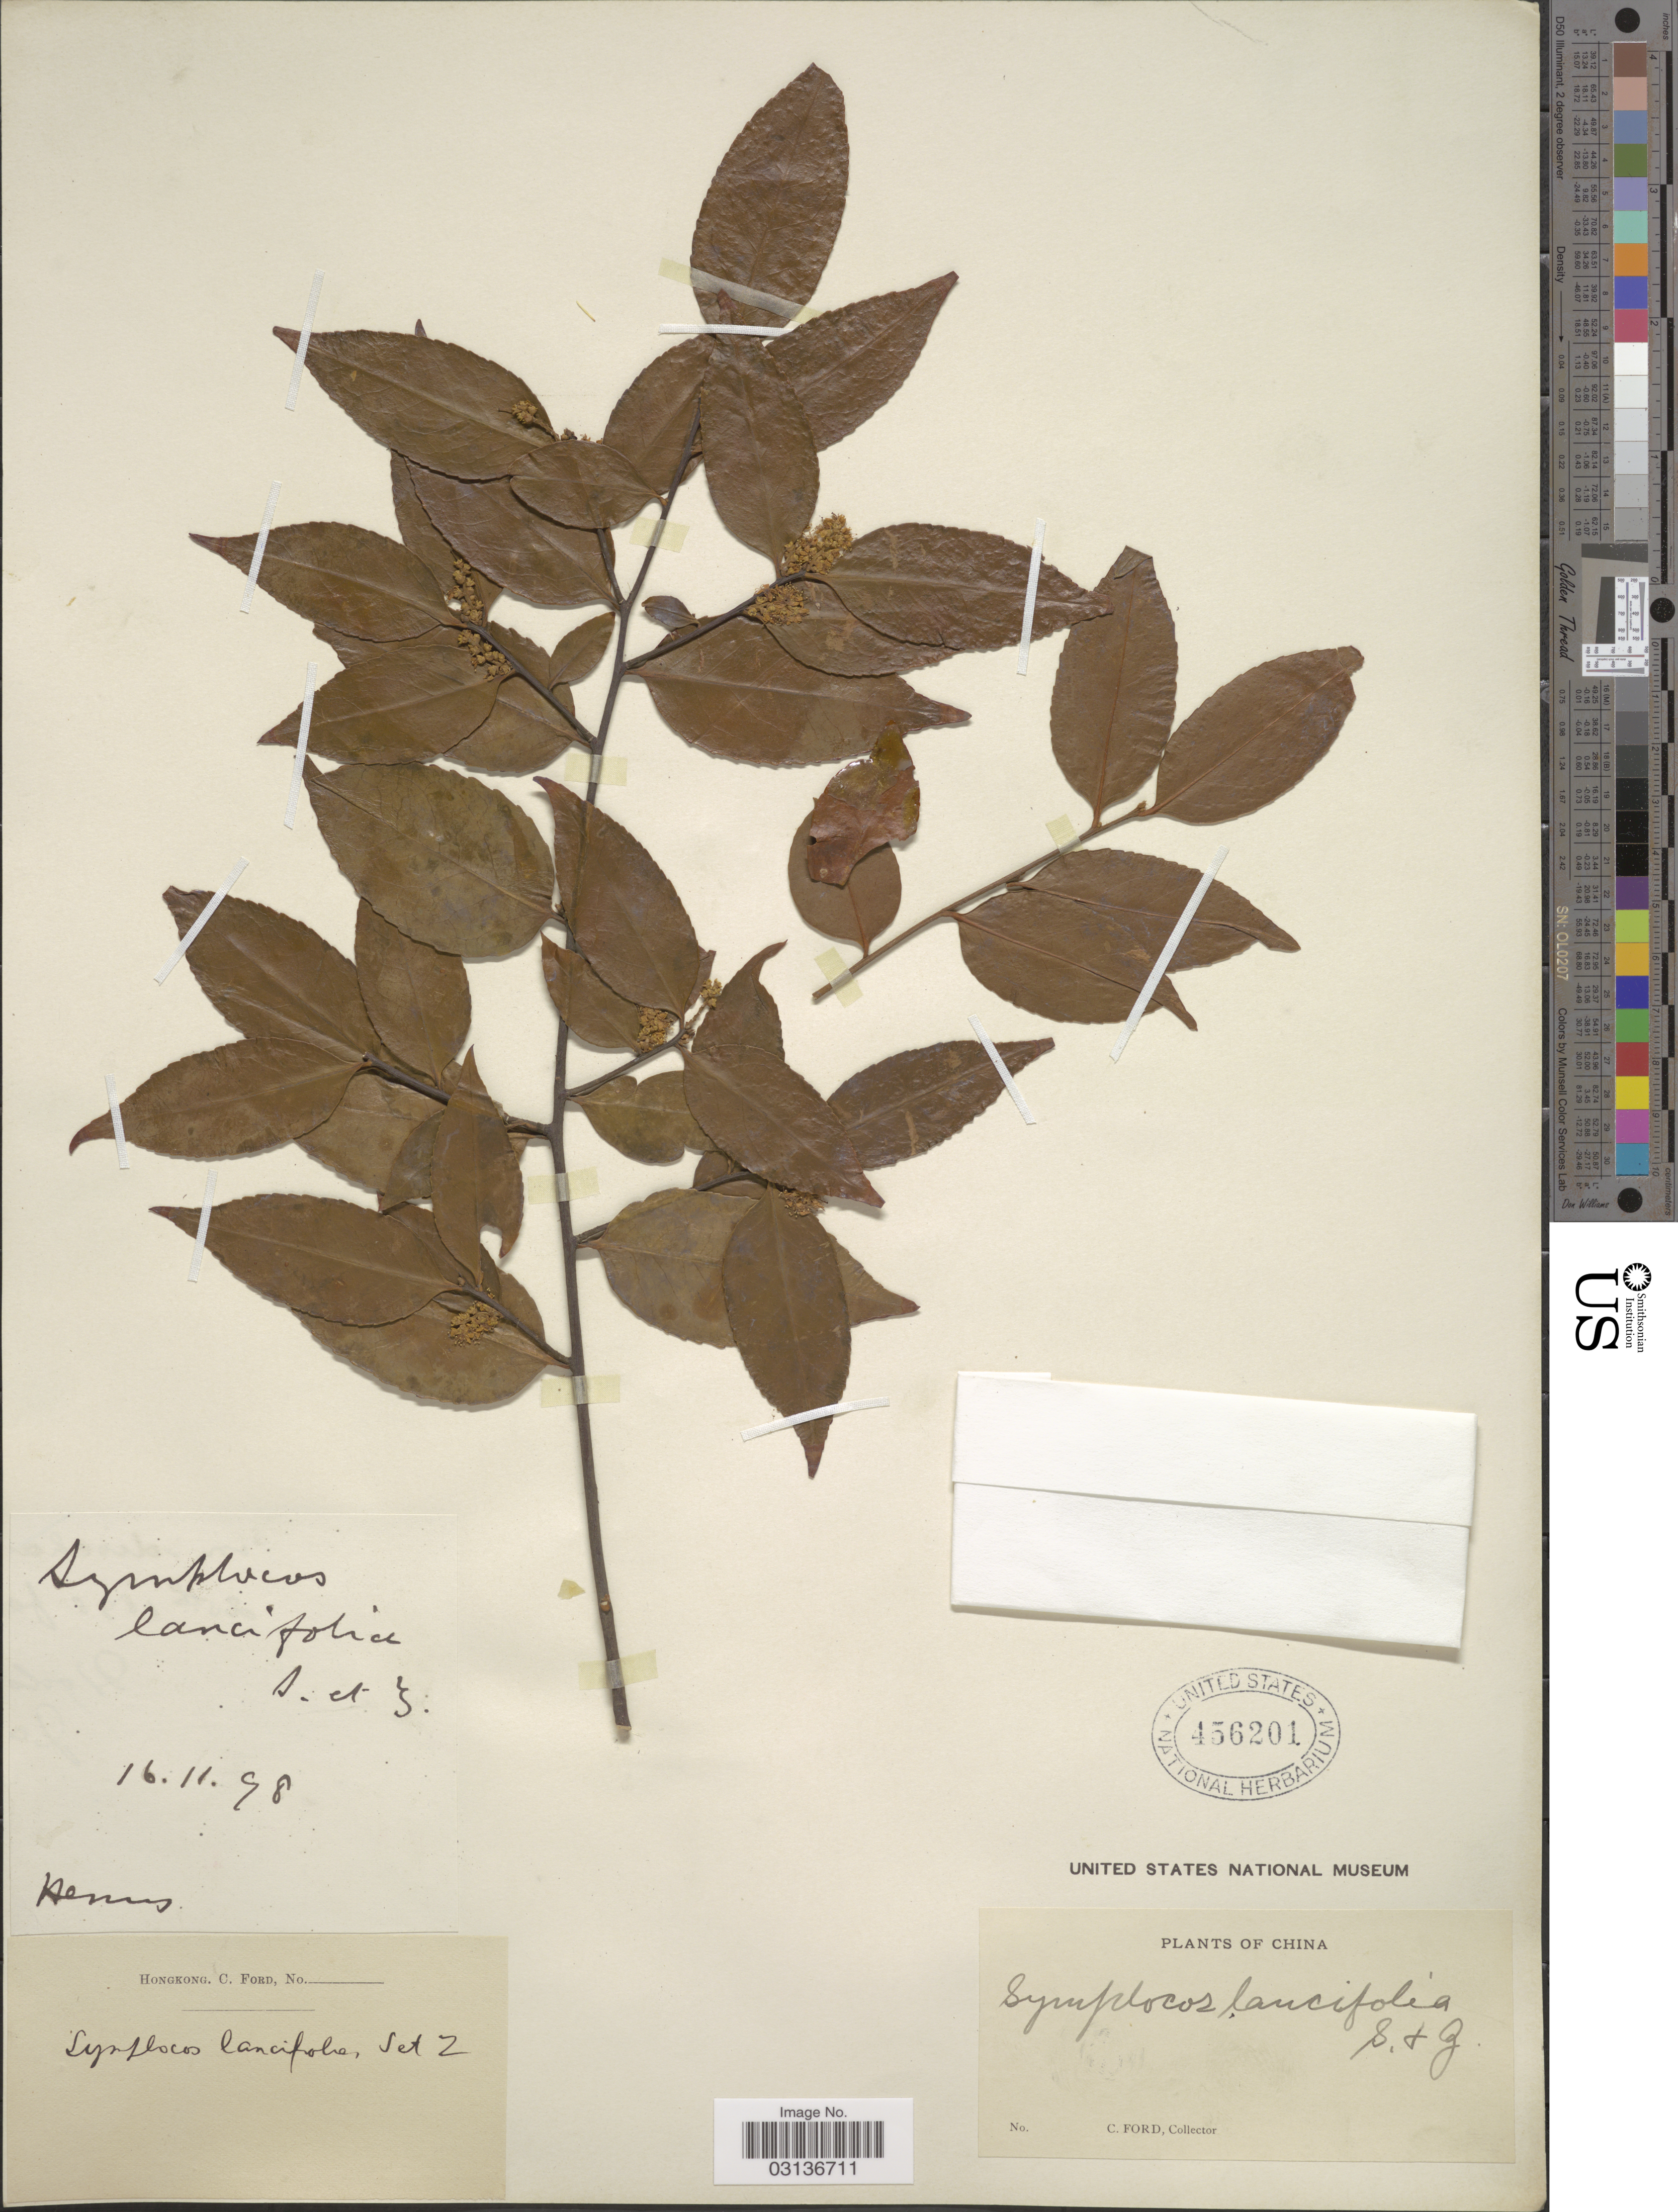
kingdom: Plantae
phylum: Tracheophyta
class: Magnoliopsida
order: Ericales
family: Symplocaceae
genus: Symplocos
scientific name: Symplocos lancifolia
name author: Siebert & Zucc.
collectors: C. Ford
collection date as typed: Transcribed d/m/y: 16/11/98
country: China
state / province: Hong Kong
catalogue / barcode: US 456201